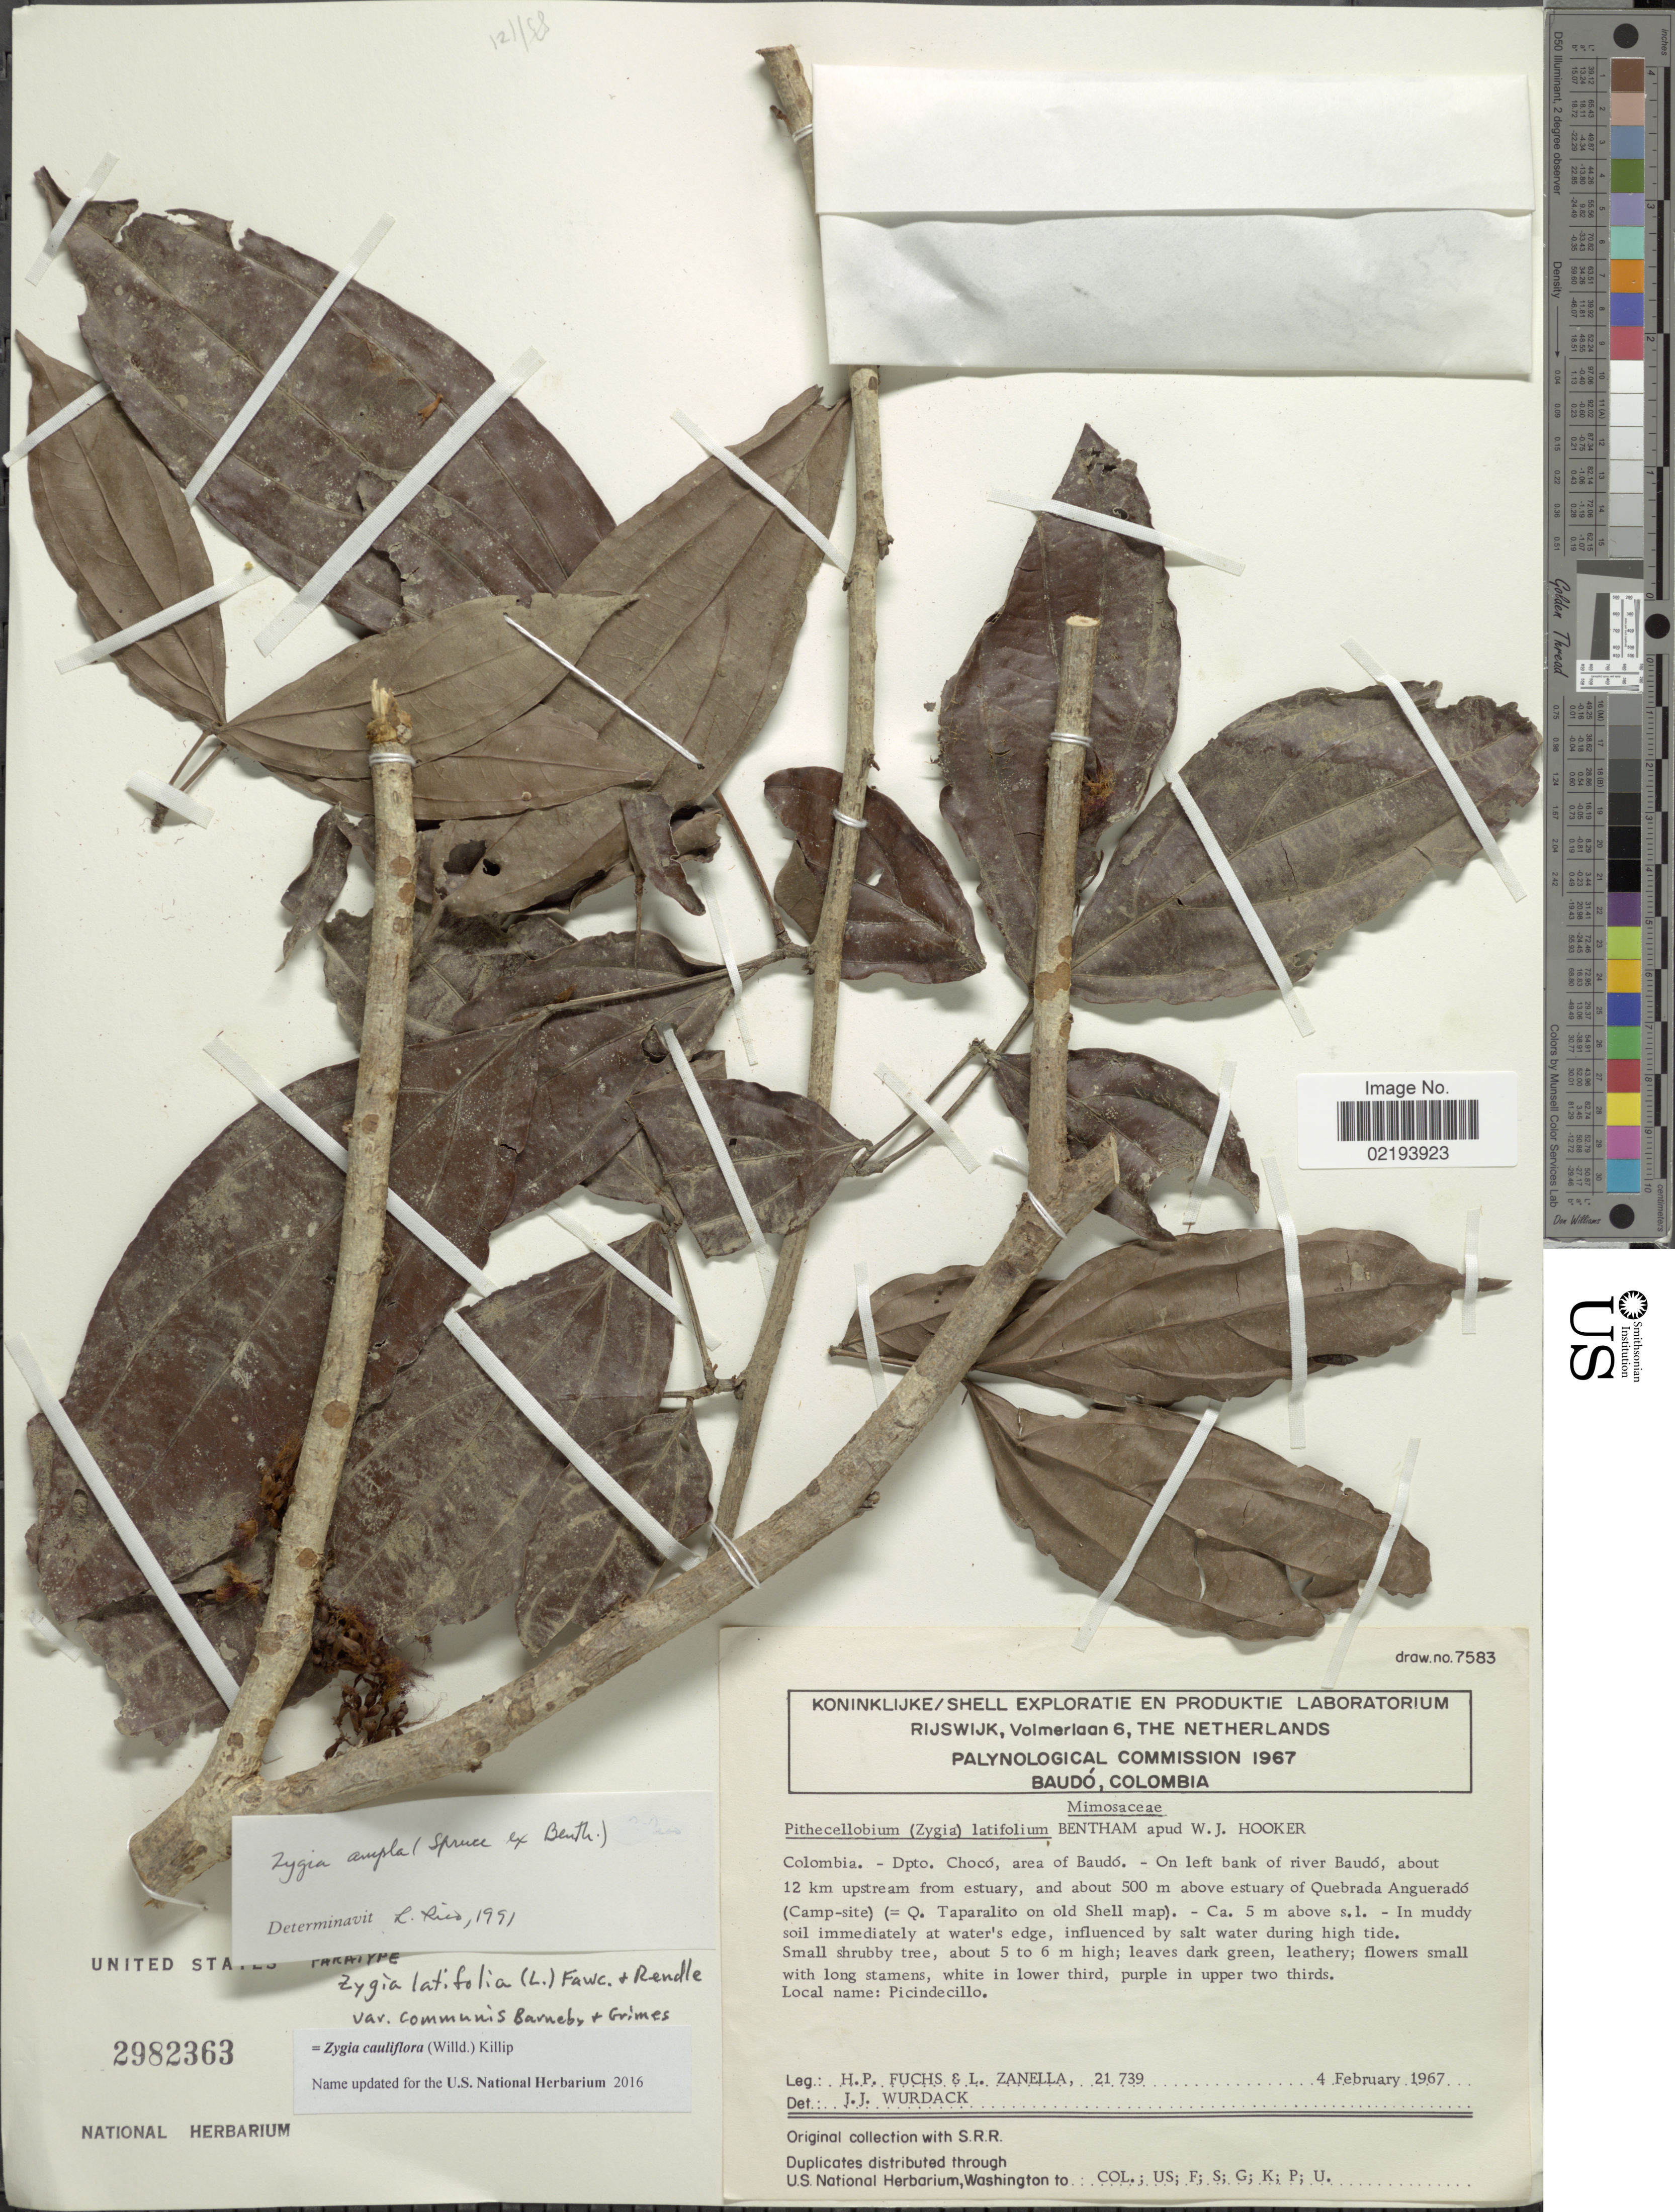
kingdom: Plantae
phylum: Tracheophyta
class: Magnoliopsida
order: Fabales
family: Fabaceae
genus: Zygia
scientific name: Zygia cauliflora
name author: (Willd.) Killip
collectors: H. P. Fuchs & L. Zanella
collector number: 21739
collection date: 1967-02-04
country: Colombia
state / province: Chocó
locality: Dpto. Chocó, ,area of Baudó. - On left bank of river Baudó, about 12 km upstream from estuary, and about 500 m above estuary of Quebrada Angueradó (Camp-site) (=Q. Taparalito on old Shell map). - Ca. 5 m above s.1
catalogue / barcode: US 2982363